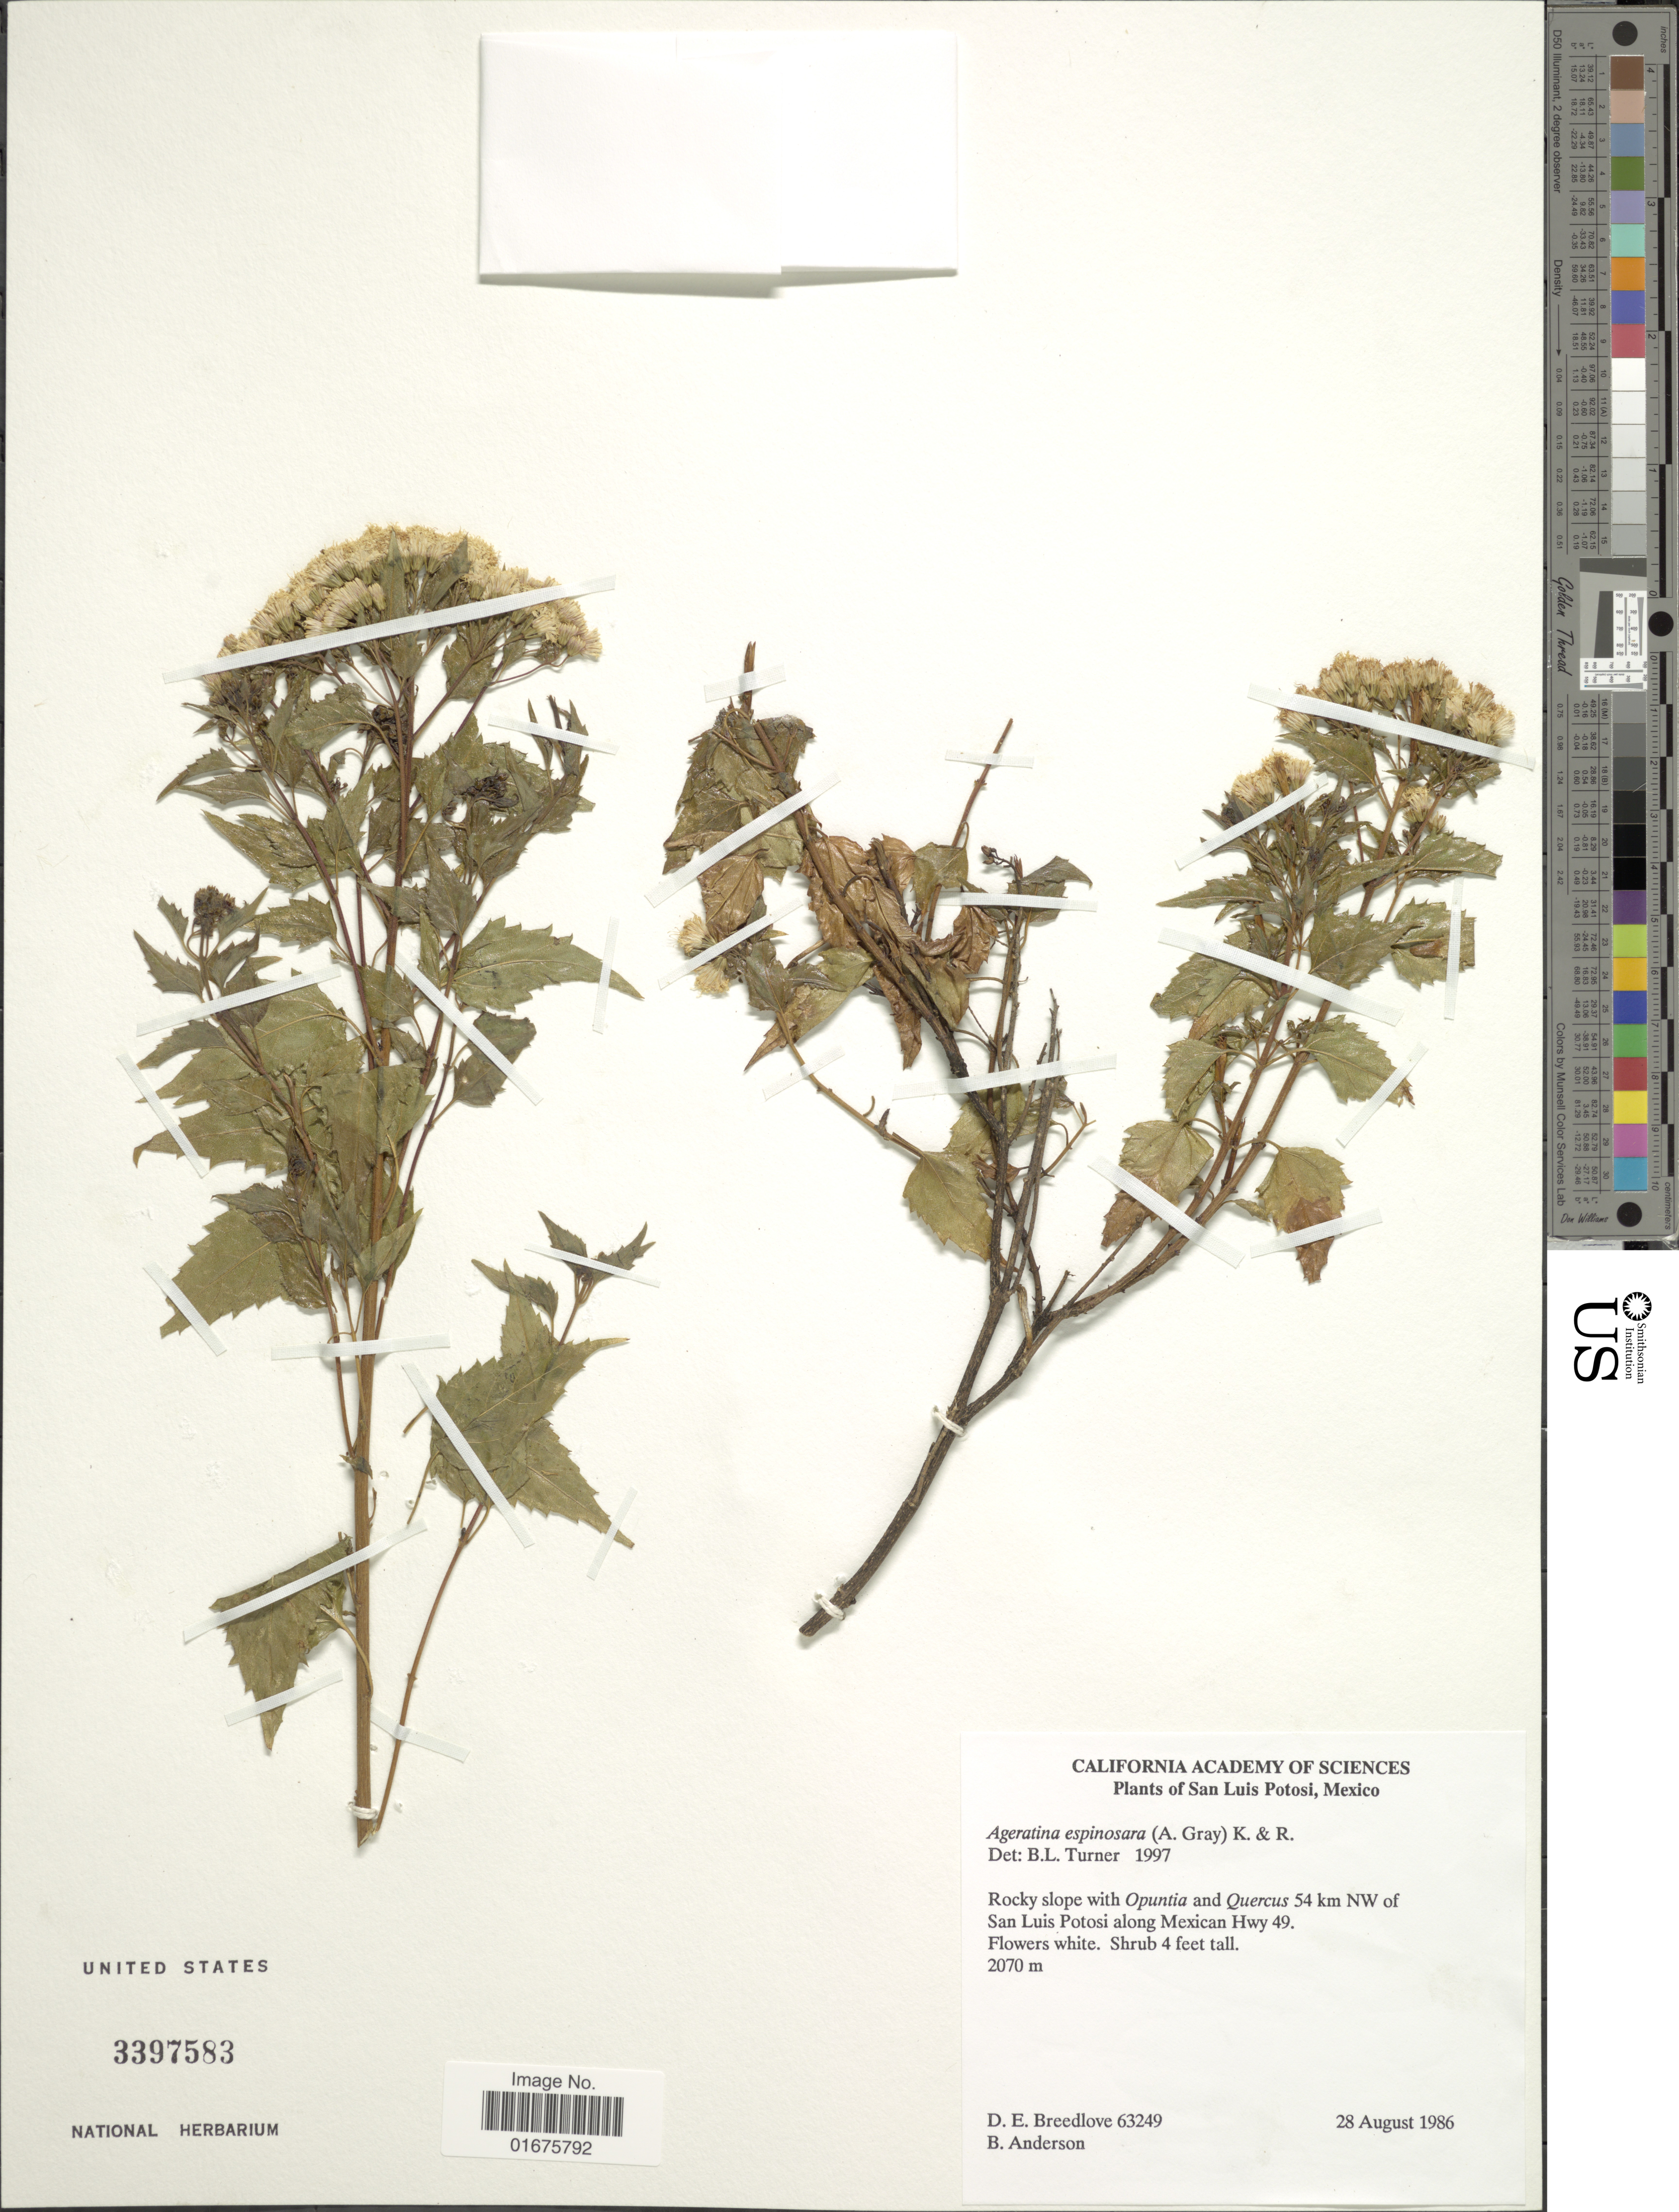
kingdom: Plantae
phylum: Tracheophyta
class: Magnoliopsida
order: Asterales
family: Asteraceae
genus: Ageratina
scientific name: Ageratina espinosarum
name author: (A. Gray) R.M. King & H. Rob.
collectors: D. E. Breedlove & B. Anderson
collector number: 63249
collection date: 1986-08-28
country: Mexico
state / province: San Luis Potosí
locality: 54 km NW of San Luis Potosi along Mexican Hwy 49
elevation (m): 2070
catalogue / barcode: US 3397583